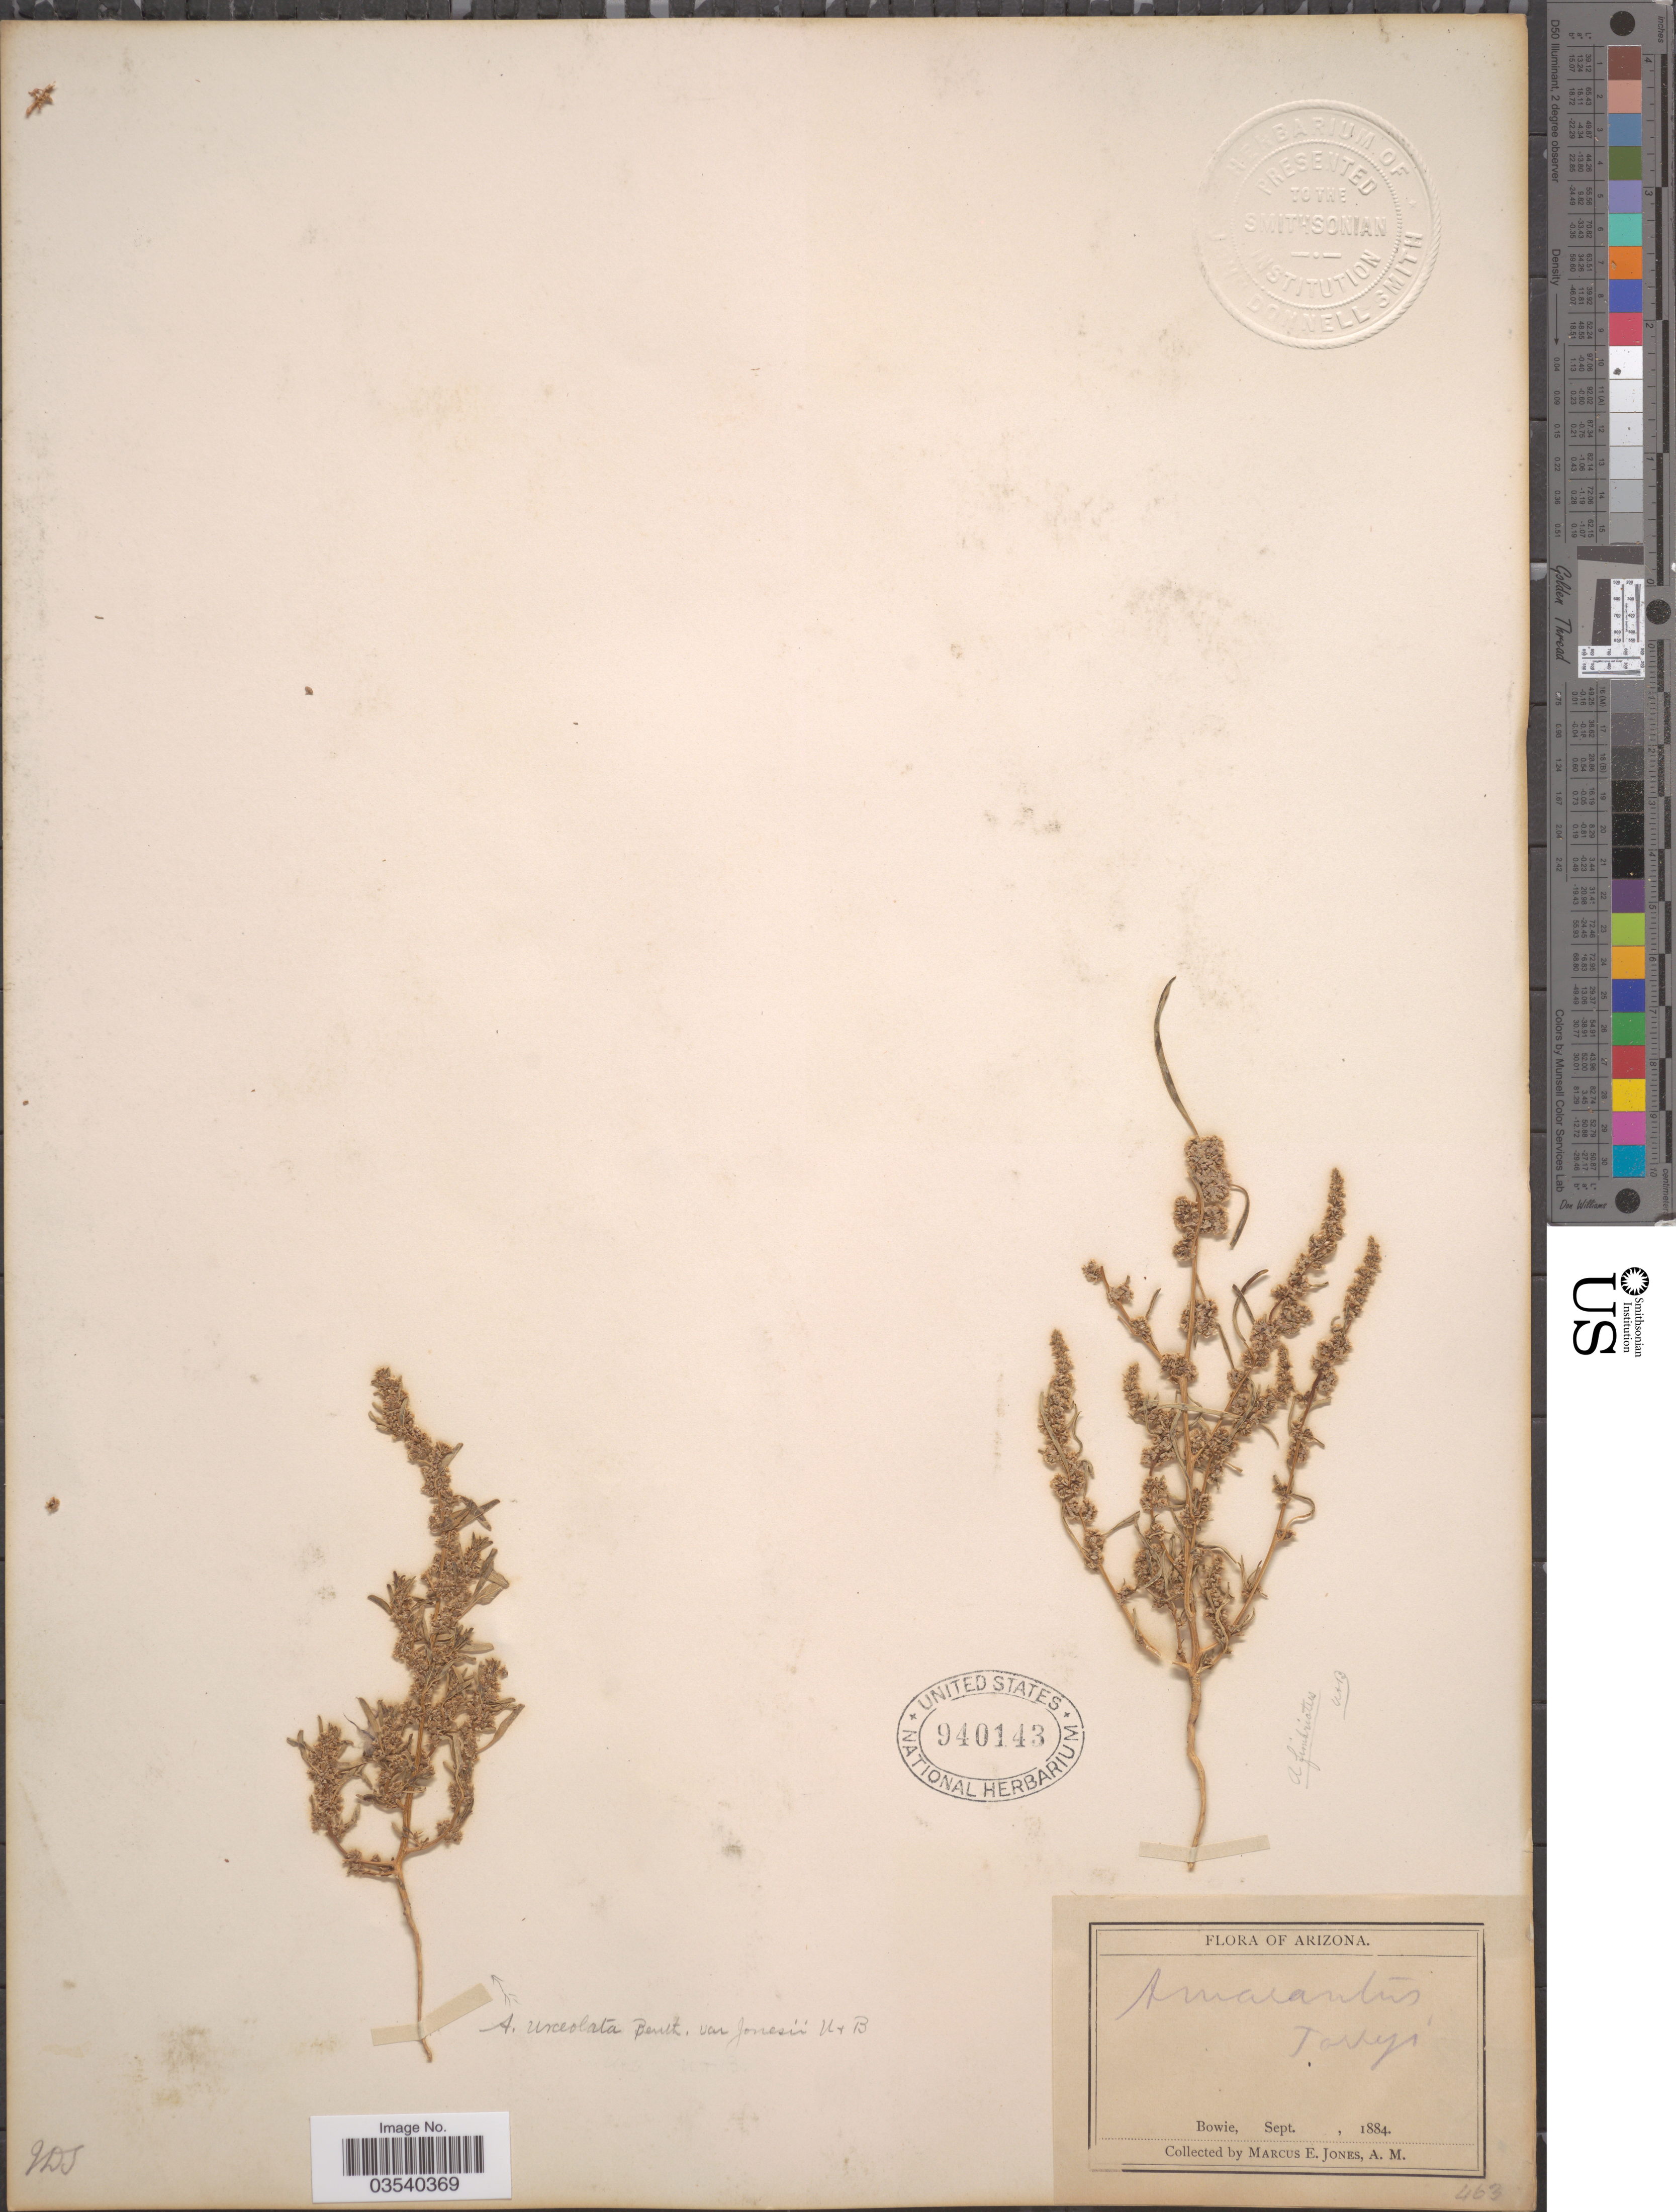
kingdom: Plantae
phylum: Tracheophyta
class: Magnoliopsida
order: Caryophyllales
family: Amaranthaceae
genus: Amaranthus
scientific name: Amaranthus fimbriatus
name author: (Torr.) Benth. ex S. Watson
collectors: M. E. Jones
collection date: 1884-09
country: United States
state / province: Arizona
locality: Bowie.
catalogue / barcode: US 940143